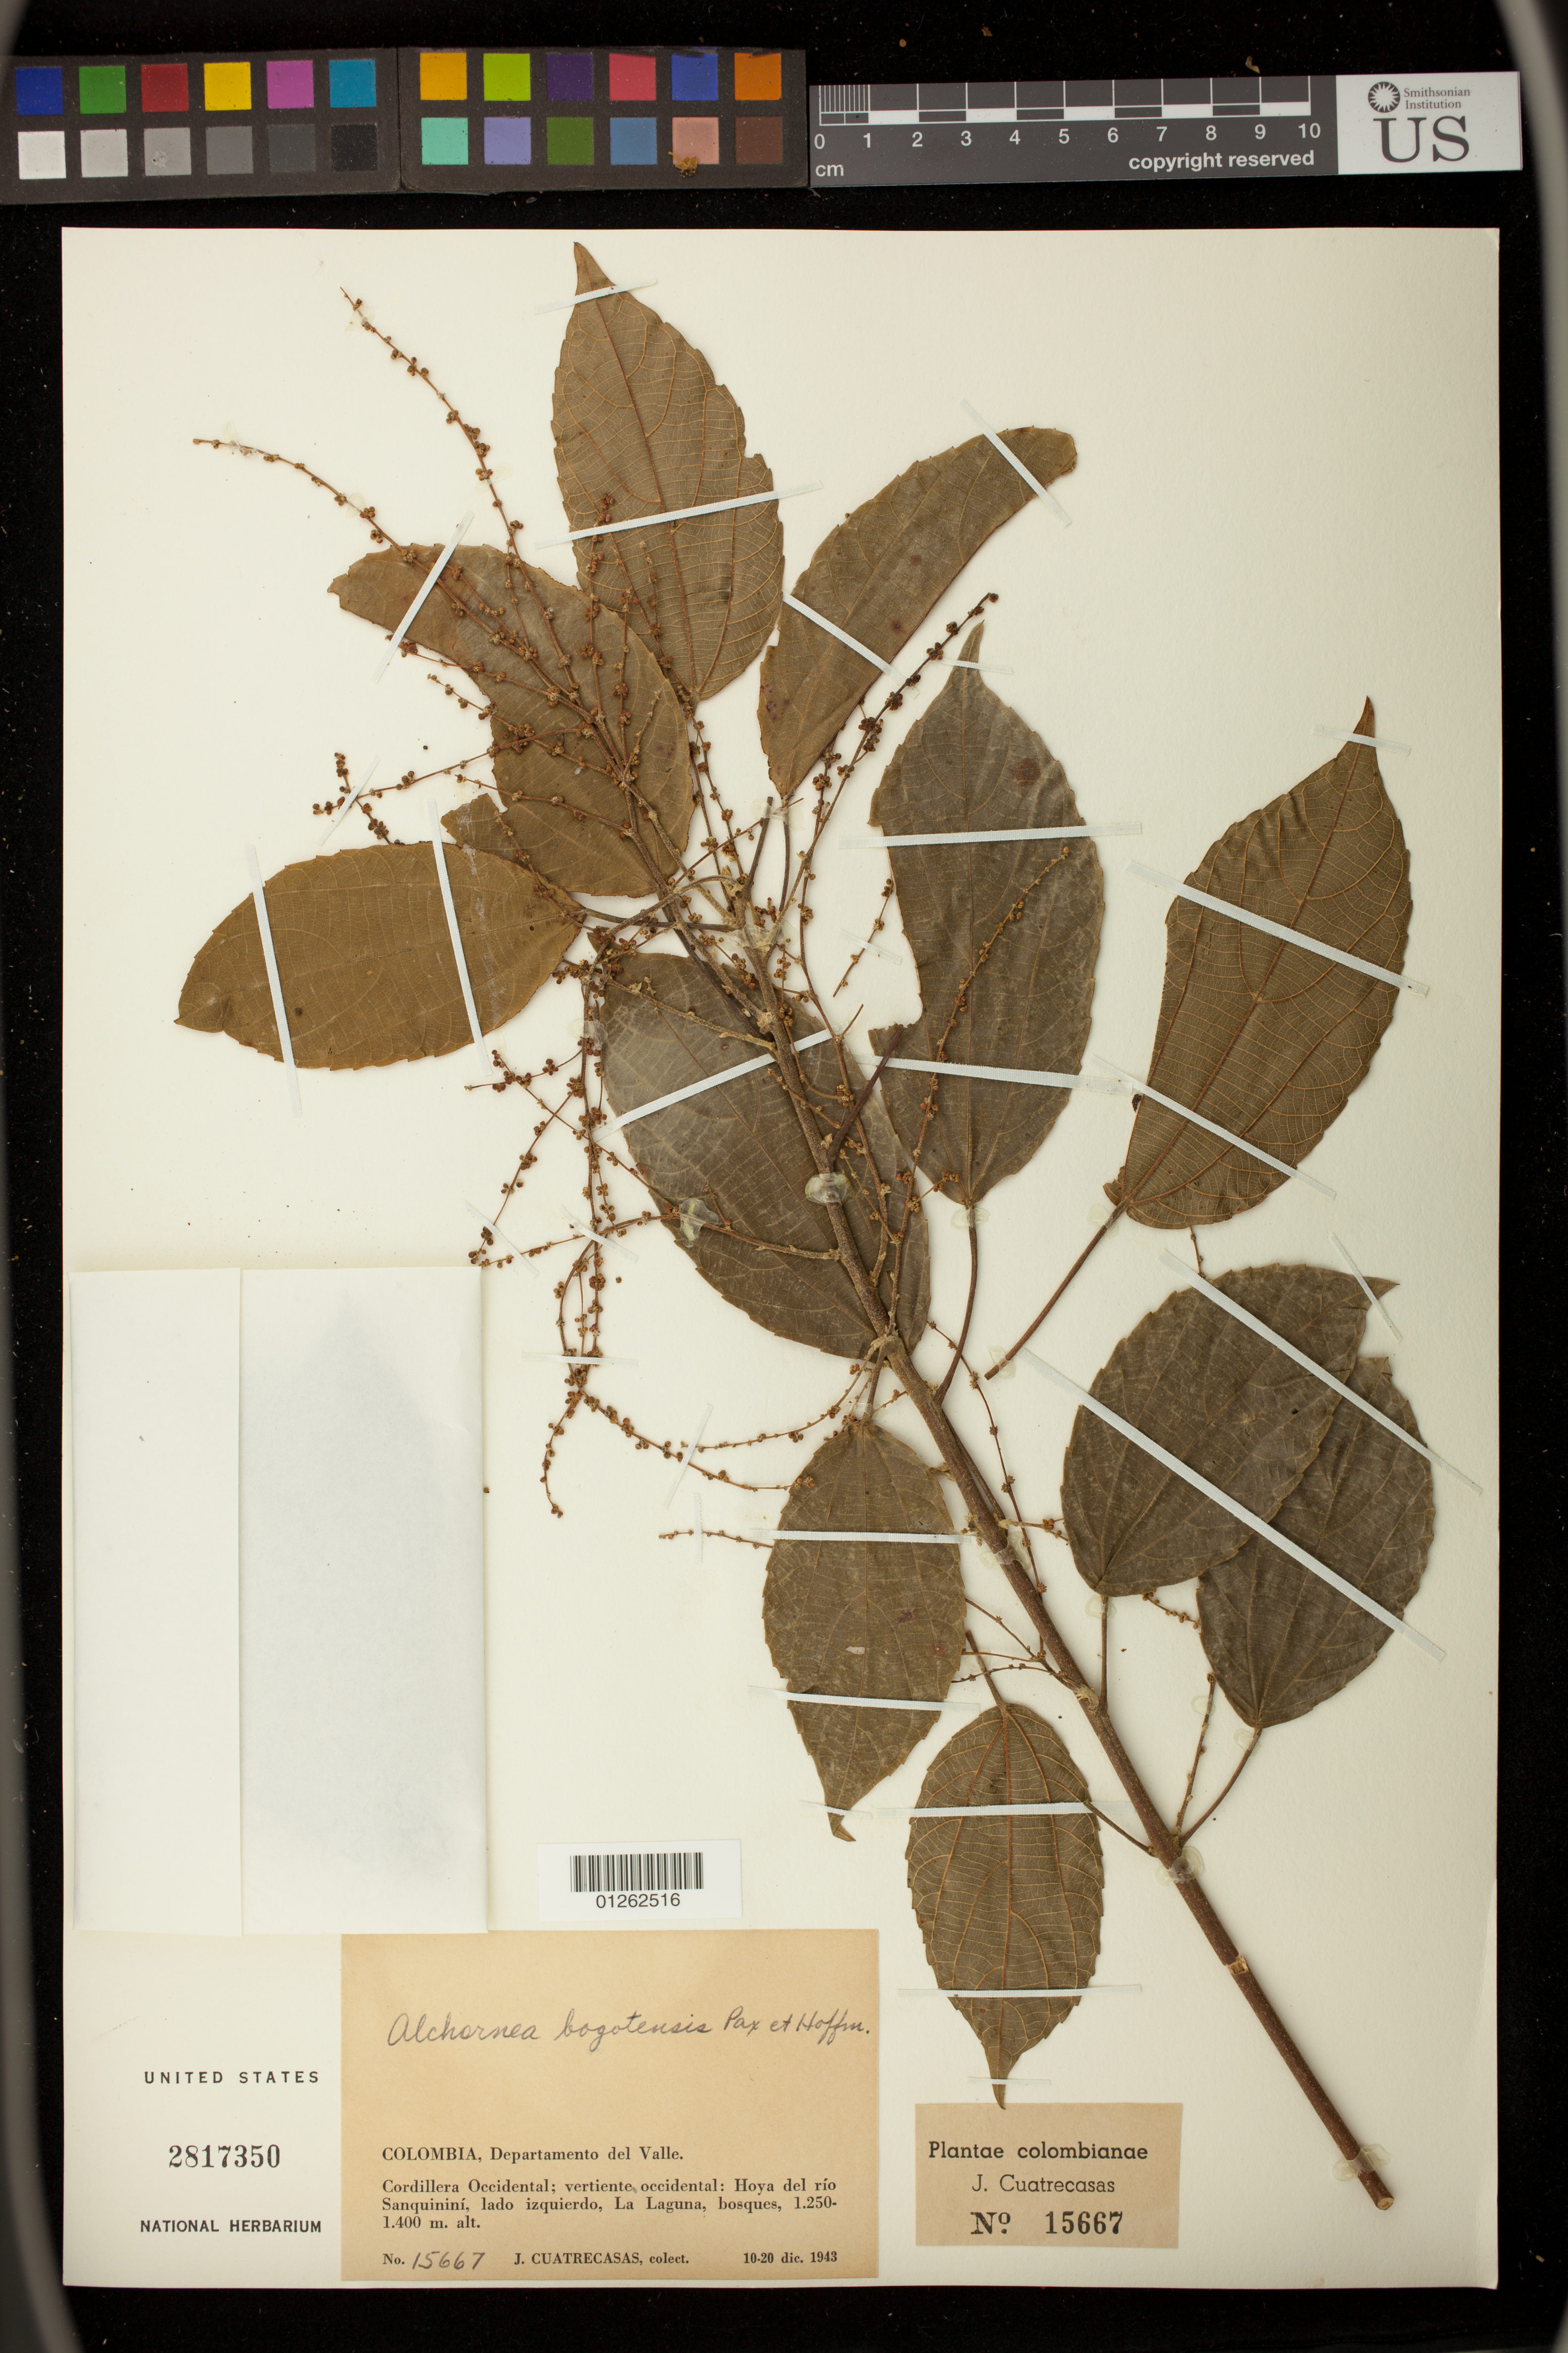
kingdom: Plantae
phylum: Tracheophyta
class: Magnoliopsida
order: Malpighiales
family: Euphorbiaceae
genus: Alchornea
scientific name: Alchornea bogotensis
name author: Pax & K. Hoffm.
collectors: J. Cuatrecasas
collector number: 15667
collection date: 1943-12-10/1943-12-20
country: Colombia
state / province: Valle del Cauca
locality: Cordillera Occidental; vertiente, occidental: Hoya del rio Sanquinini, lado izquierdo, La Laguna.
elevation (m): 1250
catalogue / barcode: US 2817350